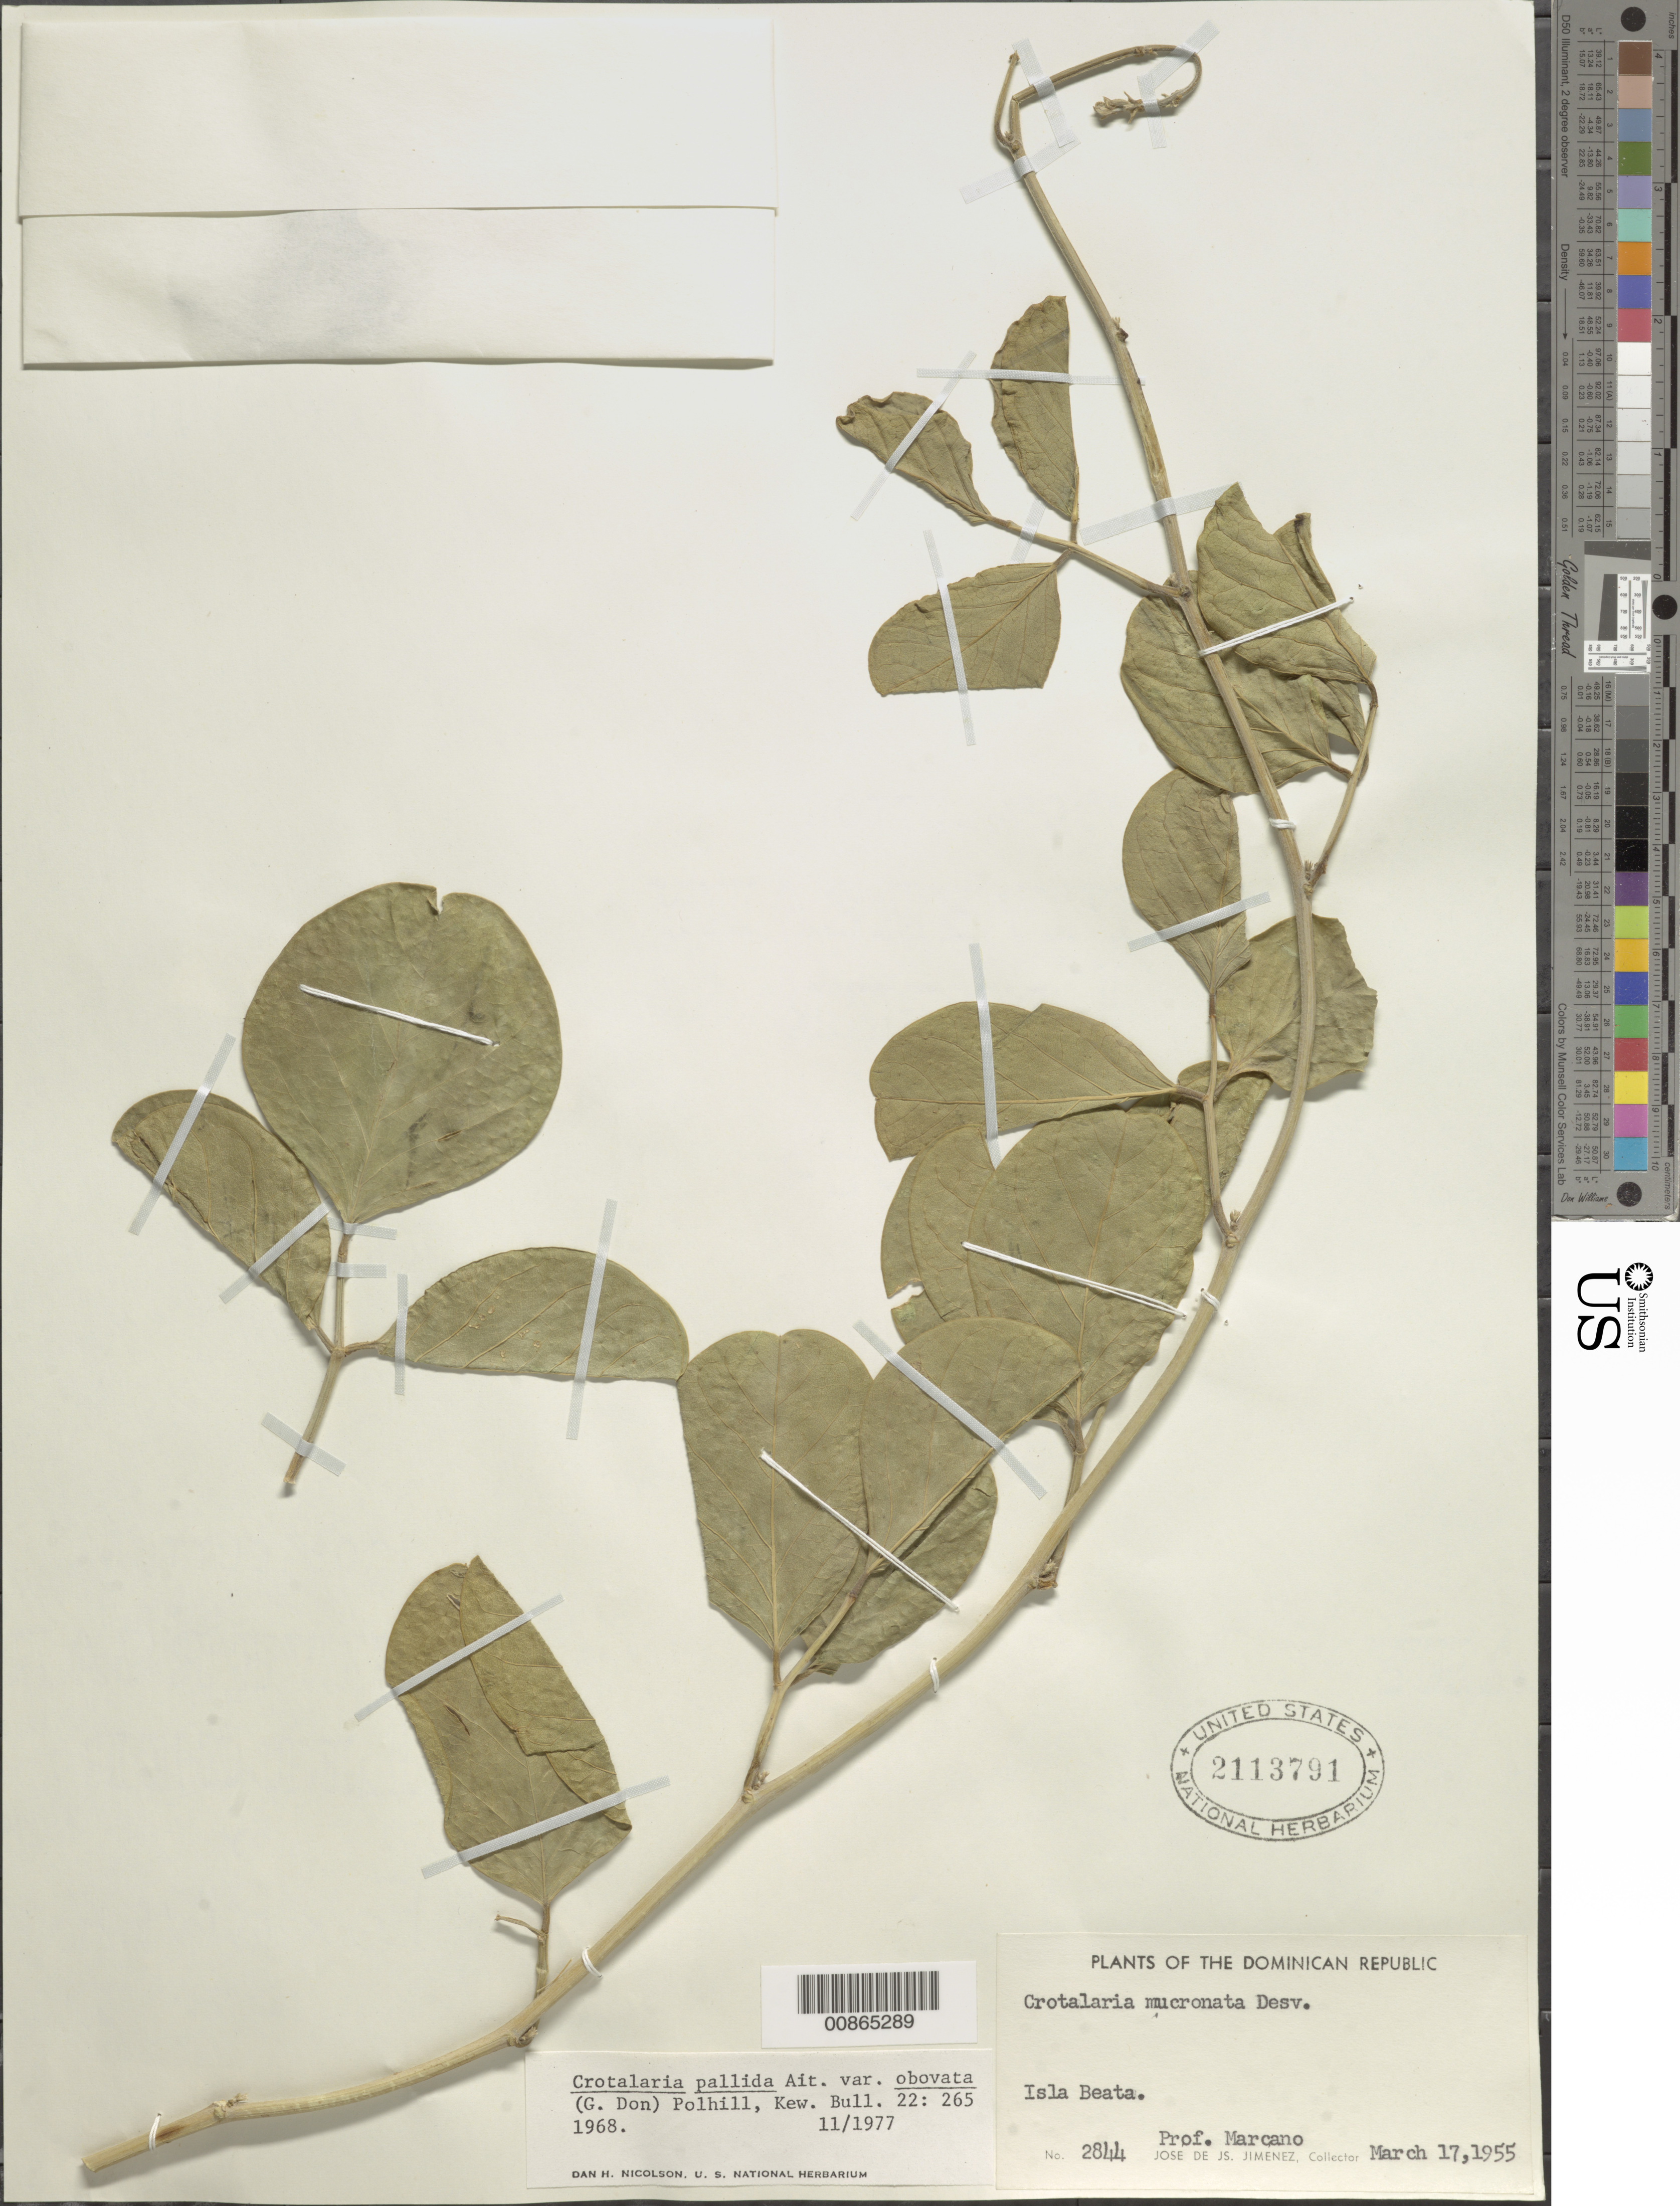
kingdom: Plantae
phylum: Tracheophyta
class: Magnoliopsida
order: Fabales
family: Fabaceae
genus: Crotalaria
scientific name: Crotalaria pallida var. obovata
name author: (G. Don) Polhill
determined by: Nicolson, Dan H.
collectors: J. J. Jiménez Almonte & E. J. Marcano F.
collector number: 2844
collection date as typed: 17 Mar 1955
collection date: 1955-03-17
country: Dominican Republic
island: Isla Beata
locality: Isla Beata.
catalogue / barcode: US 2113791